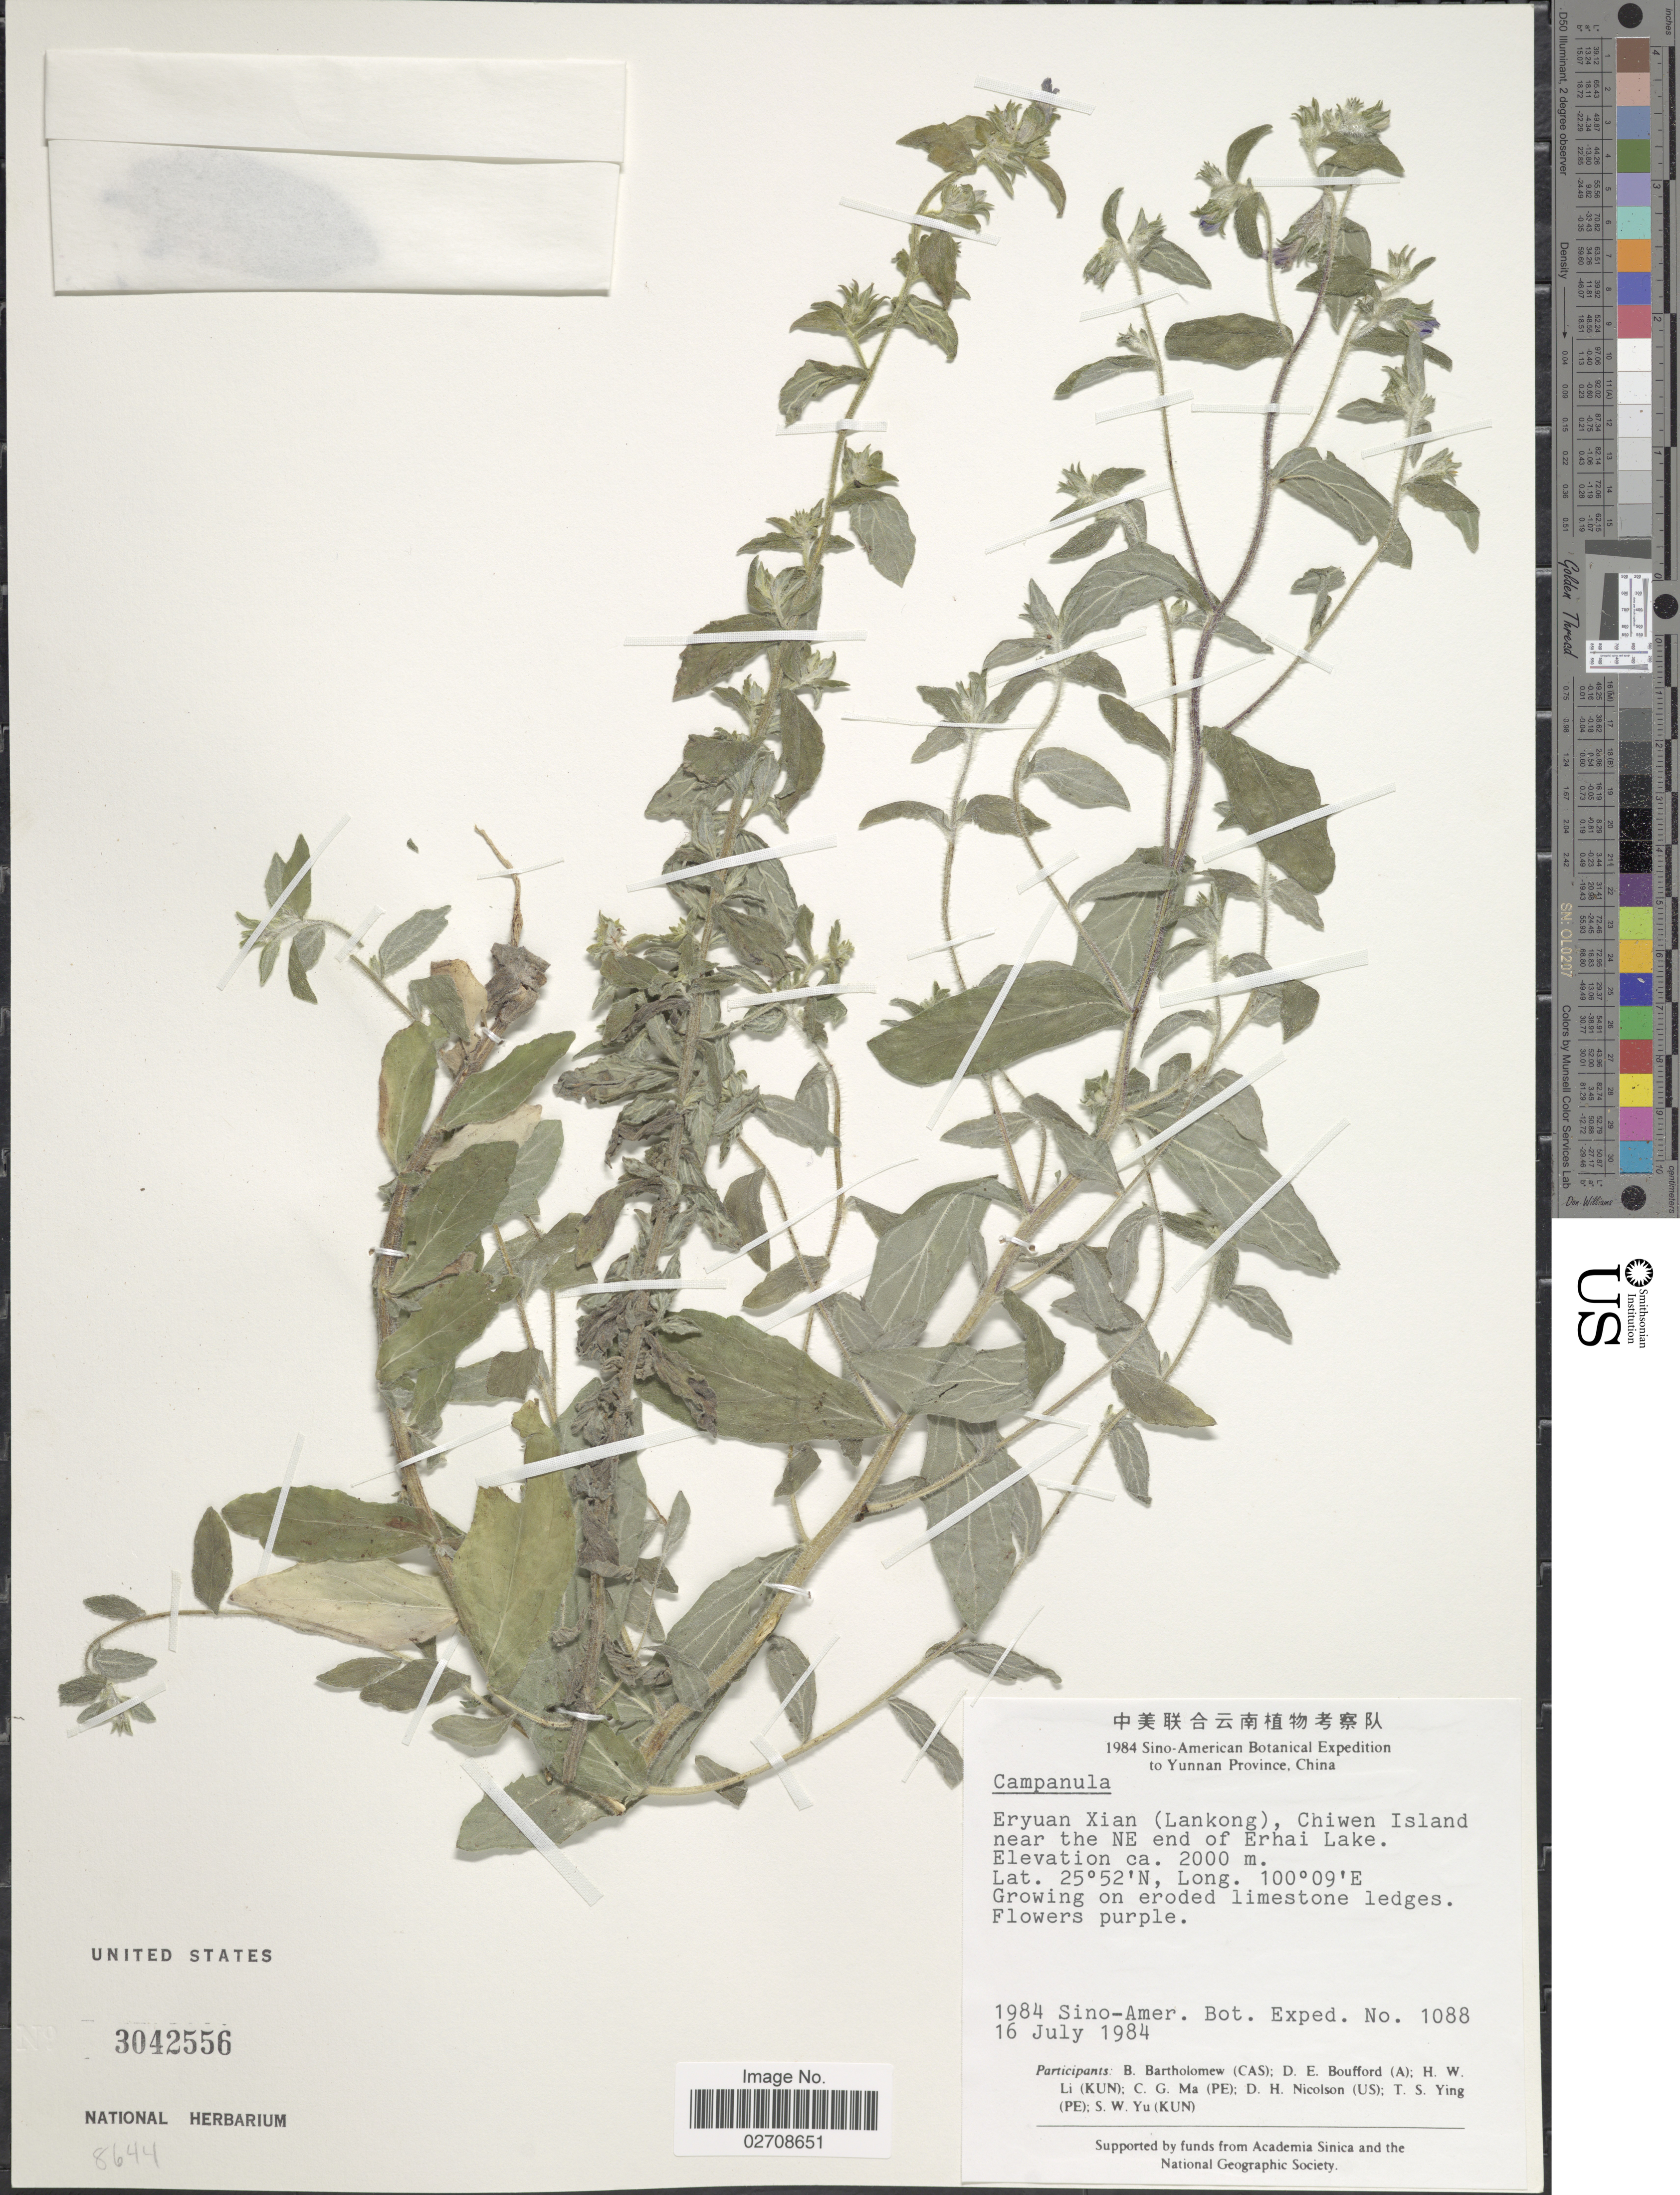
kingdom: Plantae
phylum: Tracheophyta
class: Magnoliopsida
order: Asterales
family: Campanulaceae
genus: Campanula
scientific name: Campanula sp.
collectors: Sino-Amer. Bot. Exped. 1984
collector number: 1088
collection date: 1984-07-16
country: China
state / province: Yunnan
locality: Yunnan Province, China, Eryuan Xian (Lankong), Chiwen Island near the NE end of Erhai Lake.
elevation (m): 2000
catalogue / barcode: US 3042556